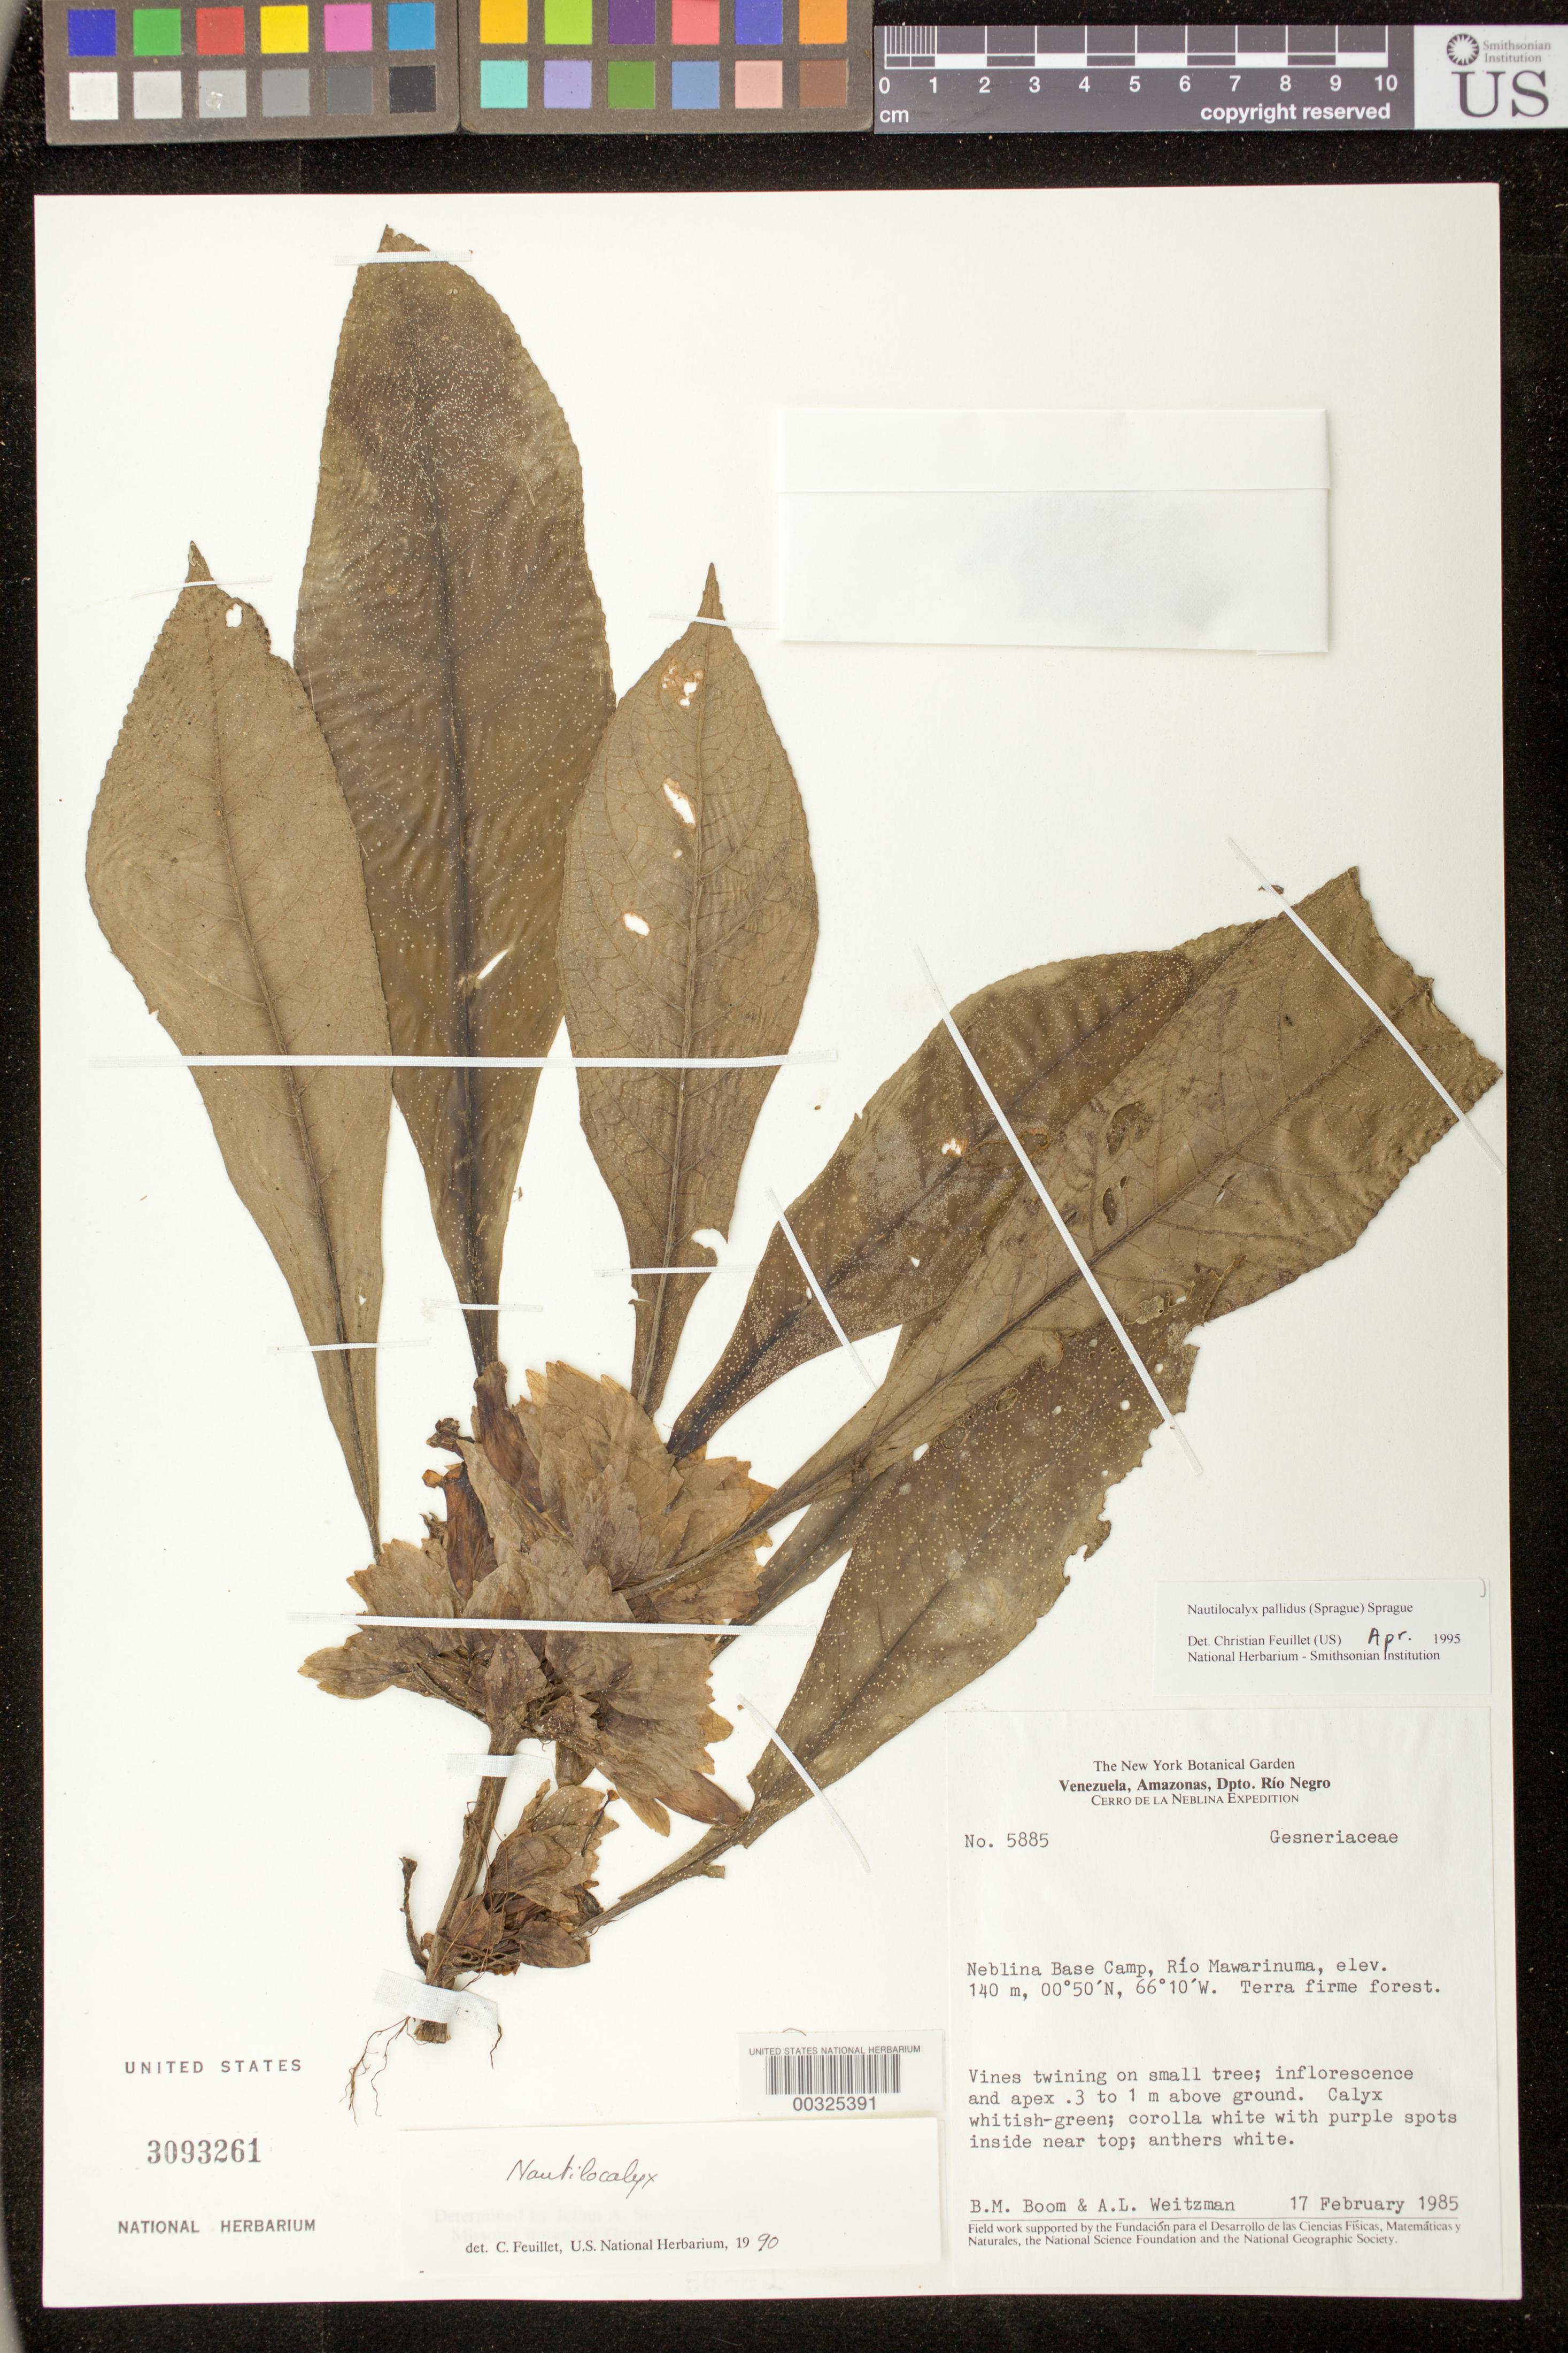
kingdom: Plantae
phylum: Tracheophyta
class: Magnoliopsida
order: Lamiales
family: Gesneriaceae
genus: Nautilocalyx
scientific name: Nautilocalyx pallidus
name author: (Sprague) C. Sprague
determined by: Feuillet, C.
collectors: B. M. Boom & A. L. Weitzman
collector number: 5885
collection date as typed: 17 Feb 1985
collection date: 1985-02-17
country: Venezuela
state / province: Amazonas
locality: Rio Negro Dept., Neblina base camp, Rio Mawarinuma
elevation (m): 140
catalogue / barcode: US 3093261